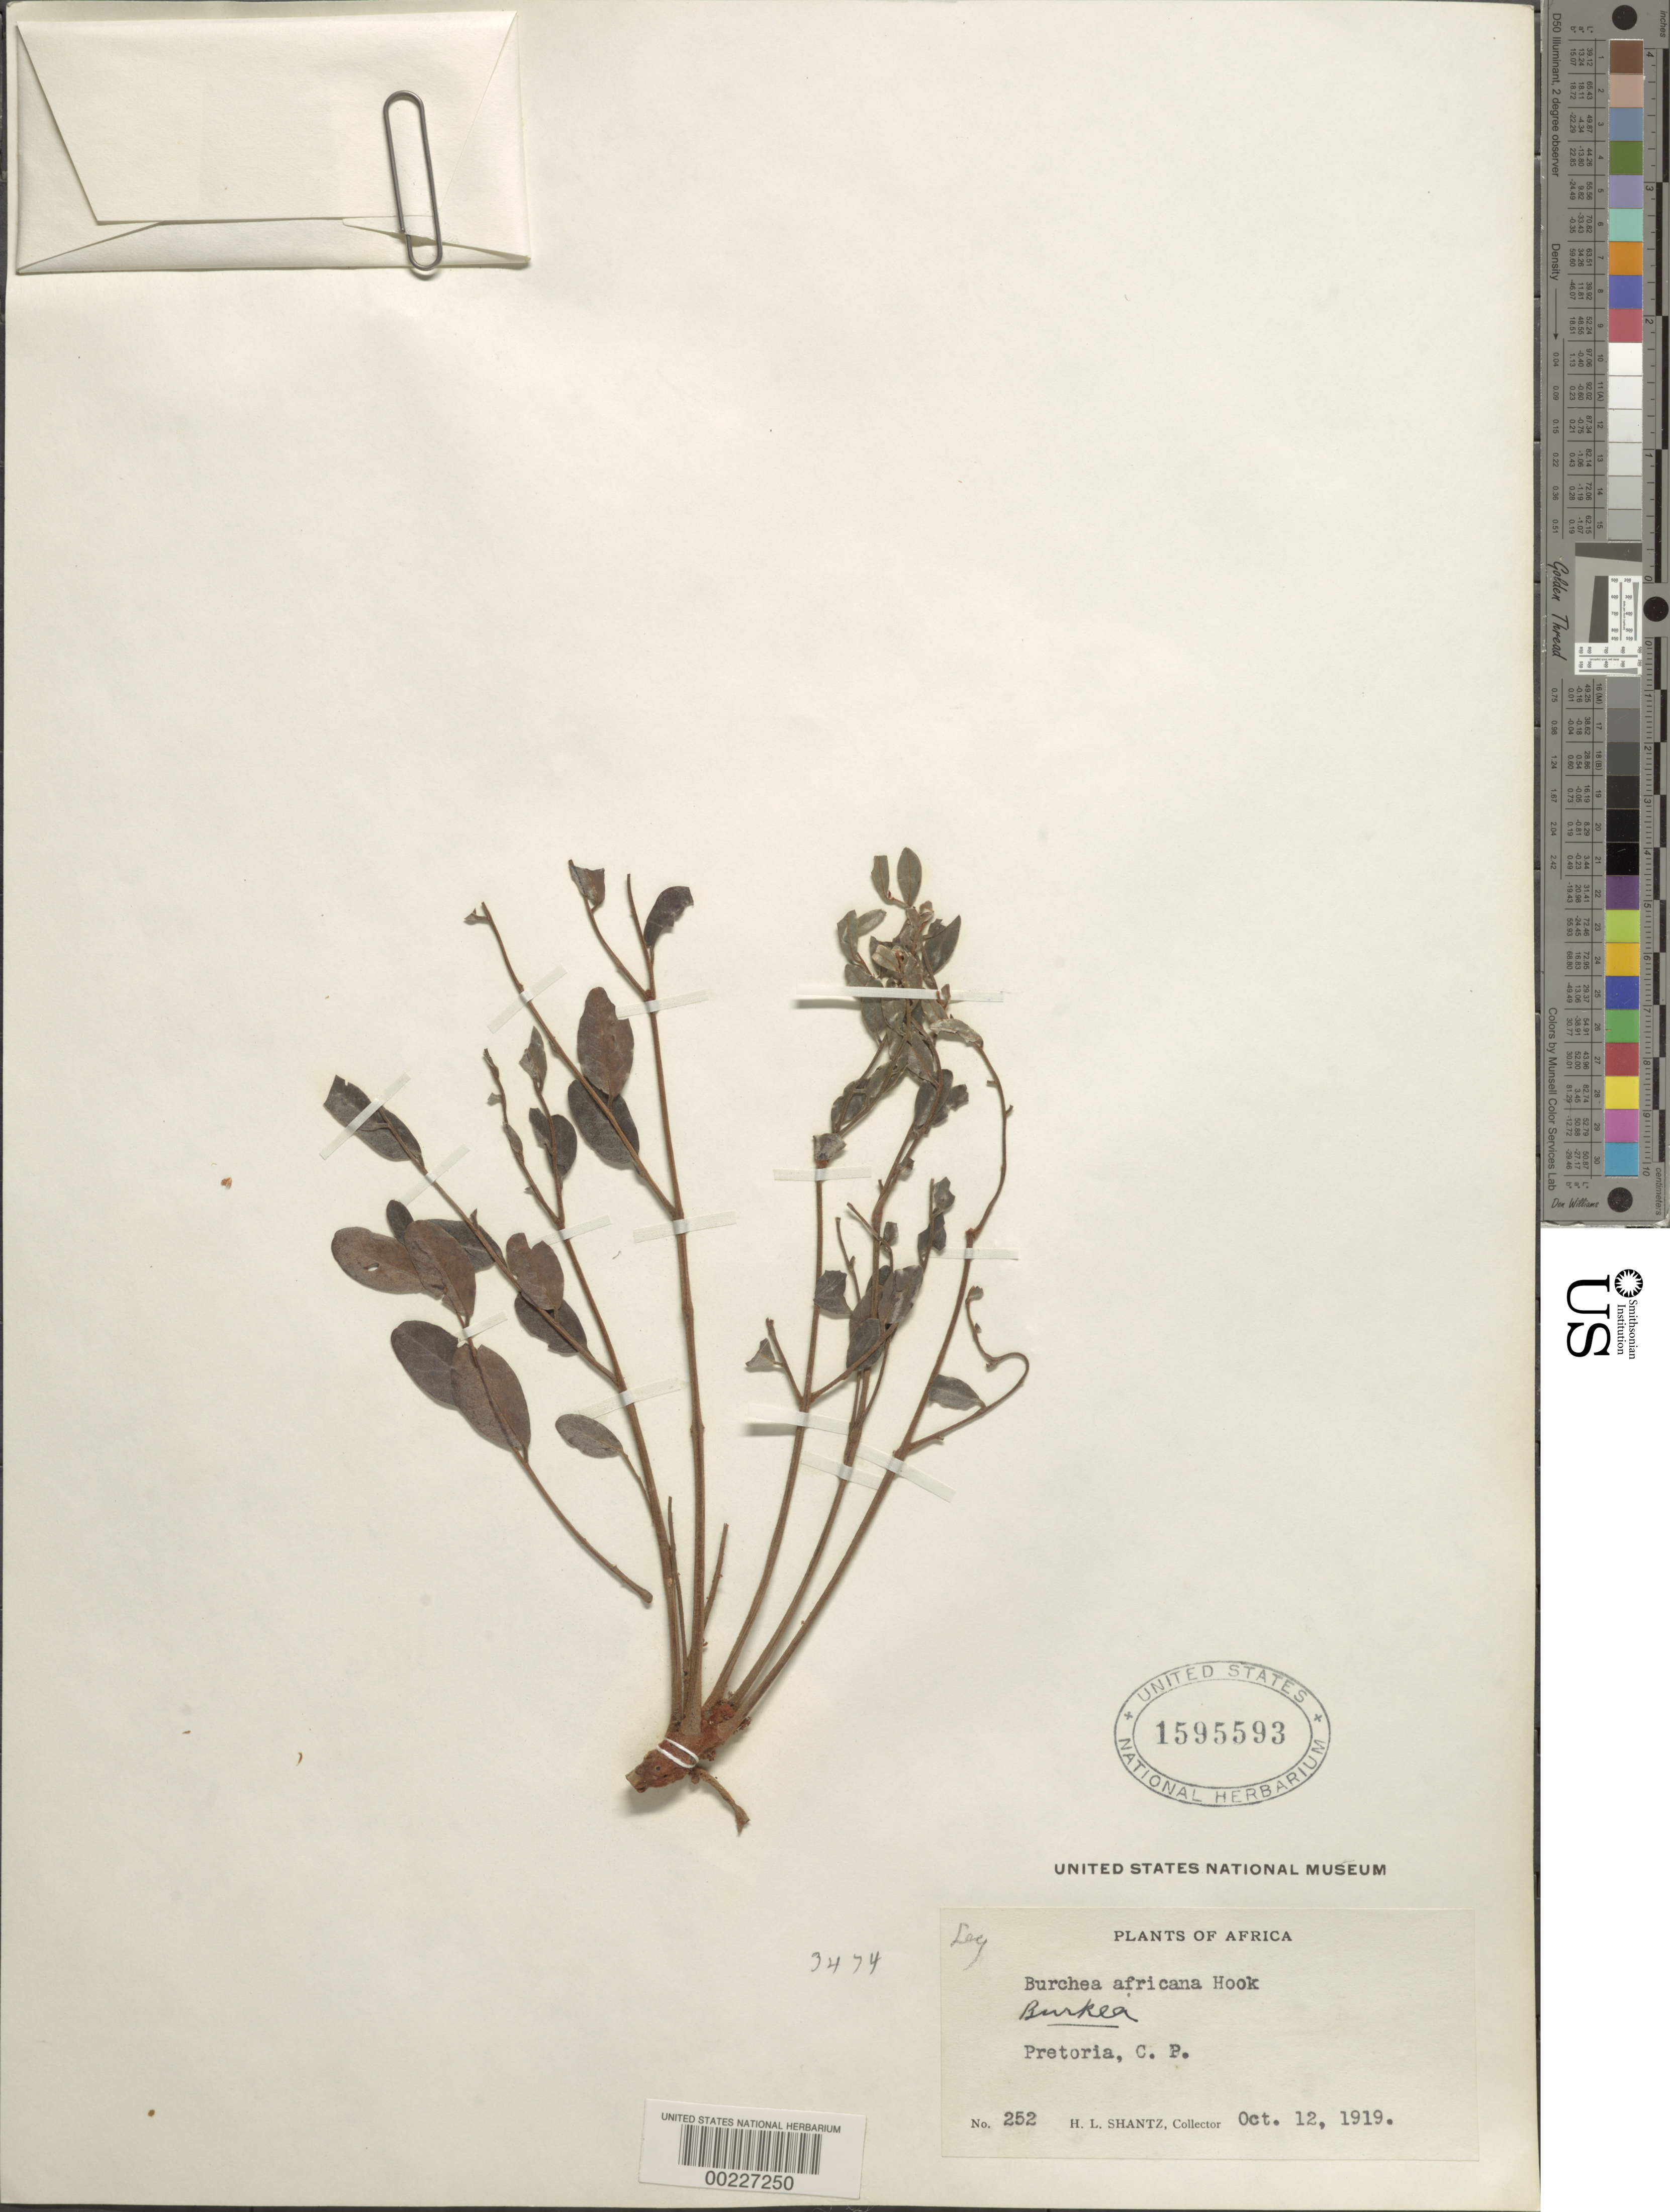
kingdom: Plantae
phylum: Tracheophyta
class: Magnoliopsida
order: Fabales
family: Fabaceae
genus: Burkea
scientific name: Burkea africana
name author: Hook.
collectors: H. Shantz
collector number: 252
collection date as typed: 12 Oct 1919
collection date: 1919-10-12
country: South Africa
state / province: Gauteng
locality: Pretoria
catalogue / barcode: US 1595593